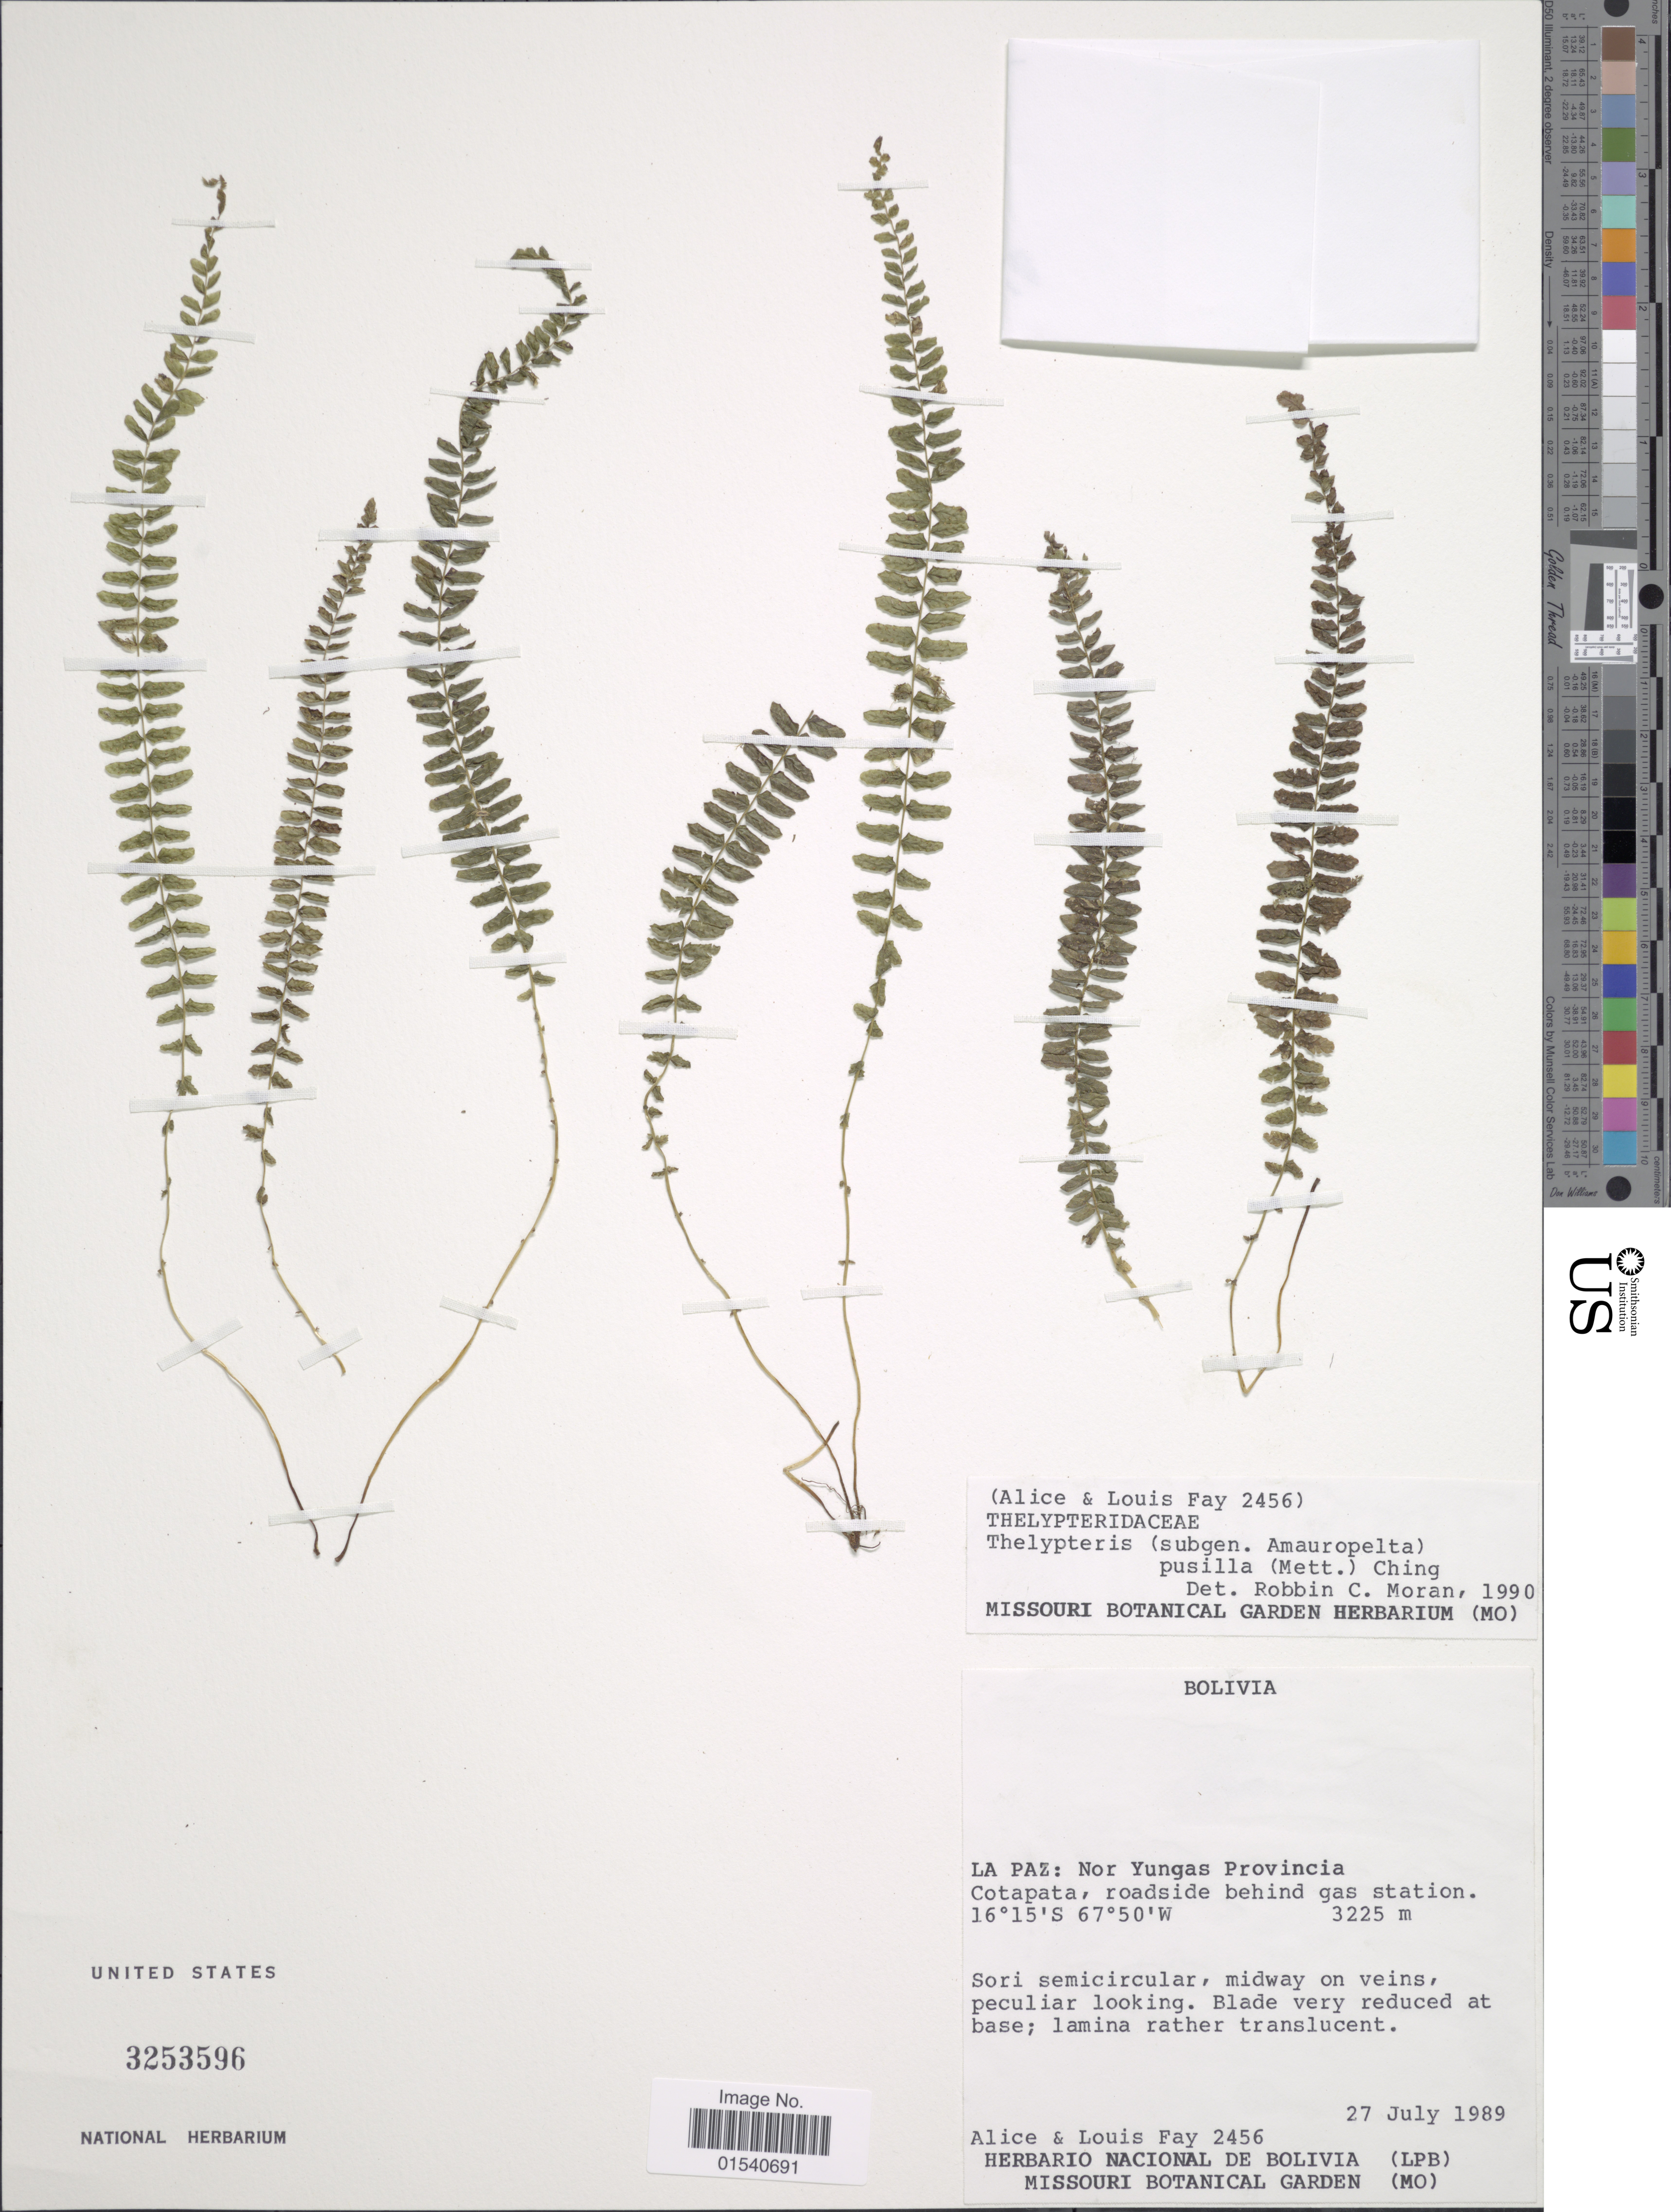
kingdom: Plantae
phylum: Tracheophyta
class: Polypodiopsida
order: Polypodiales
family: Thelypteridaceae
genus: Amauropelta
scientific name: Amauropelta pusilla (Mett.) comb. nov., ined 2015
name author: (Mett.)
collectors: A. Fay & L. Fay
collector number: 2456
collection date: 1989-07-27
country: Bolivia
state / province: La Paz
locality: Nor Yungas Provincia Cotapata, roadside behind gas station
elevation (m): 3225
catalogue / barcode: US 3253596